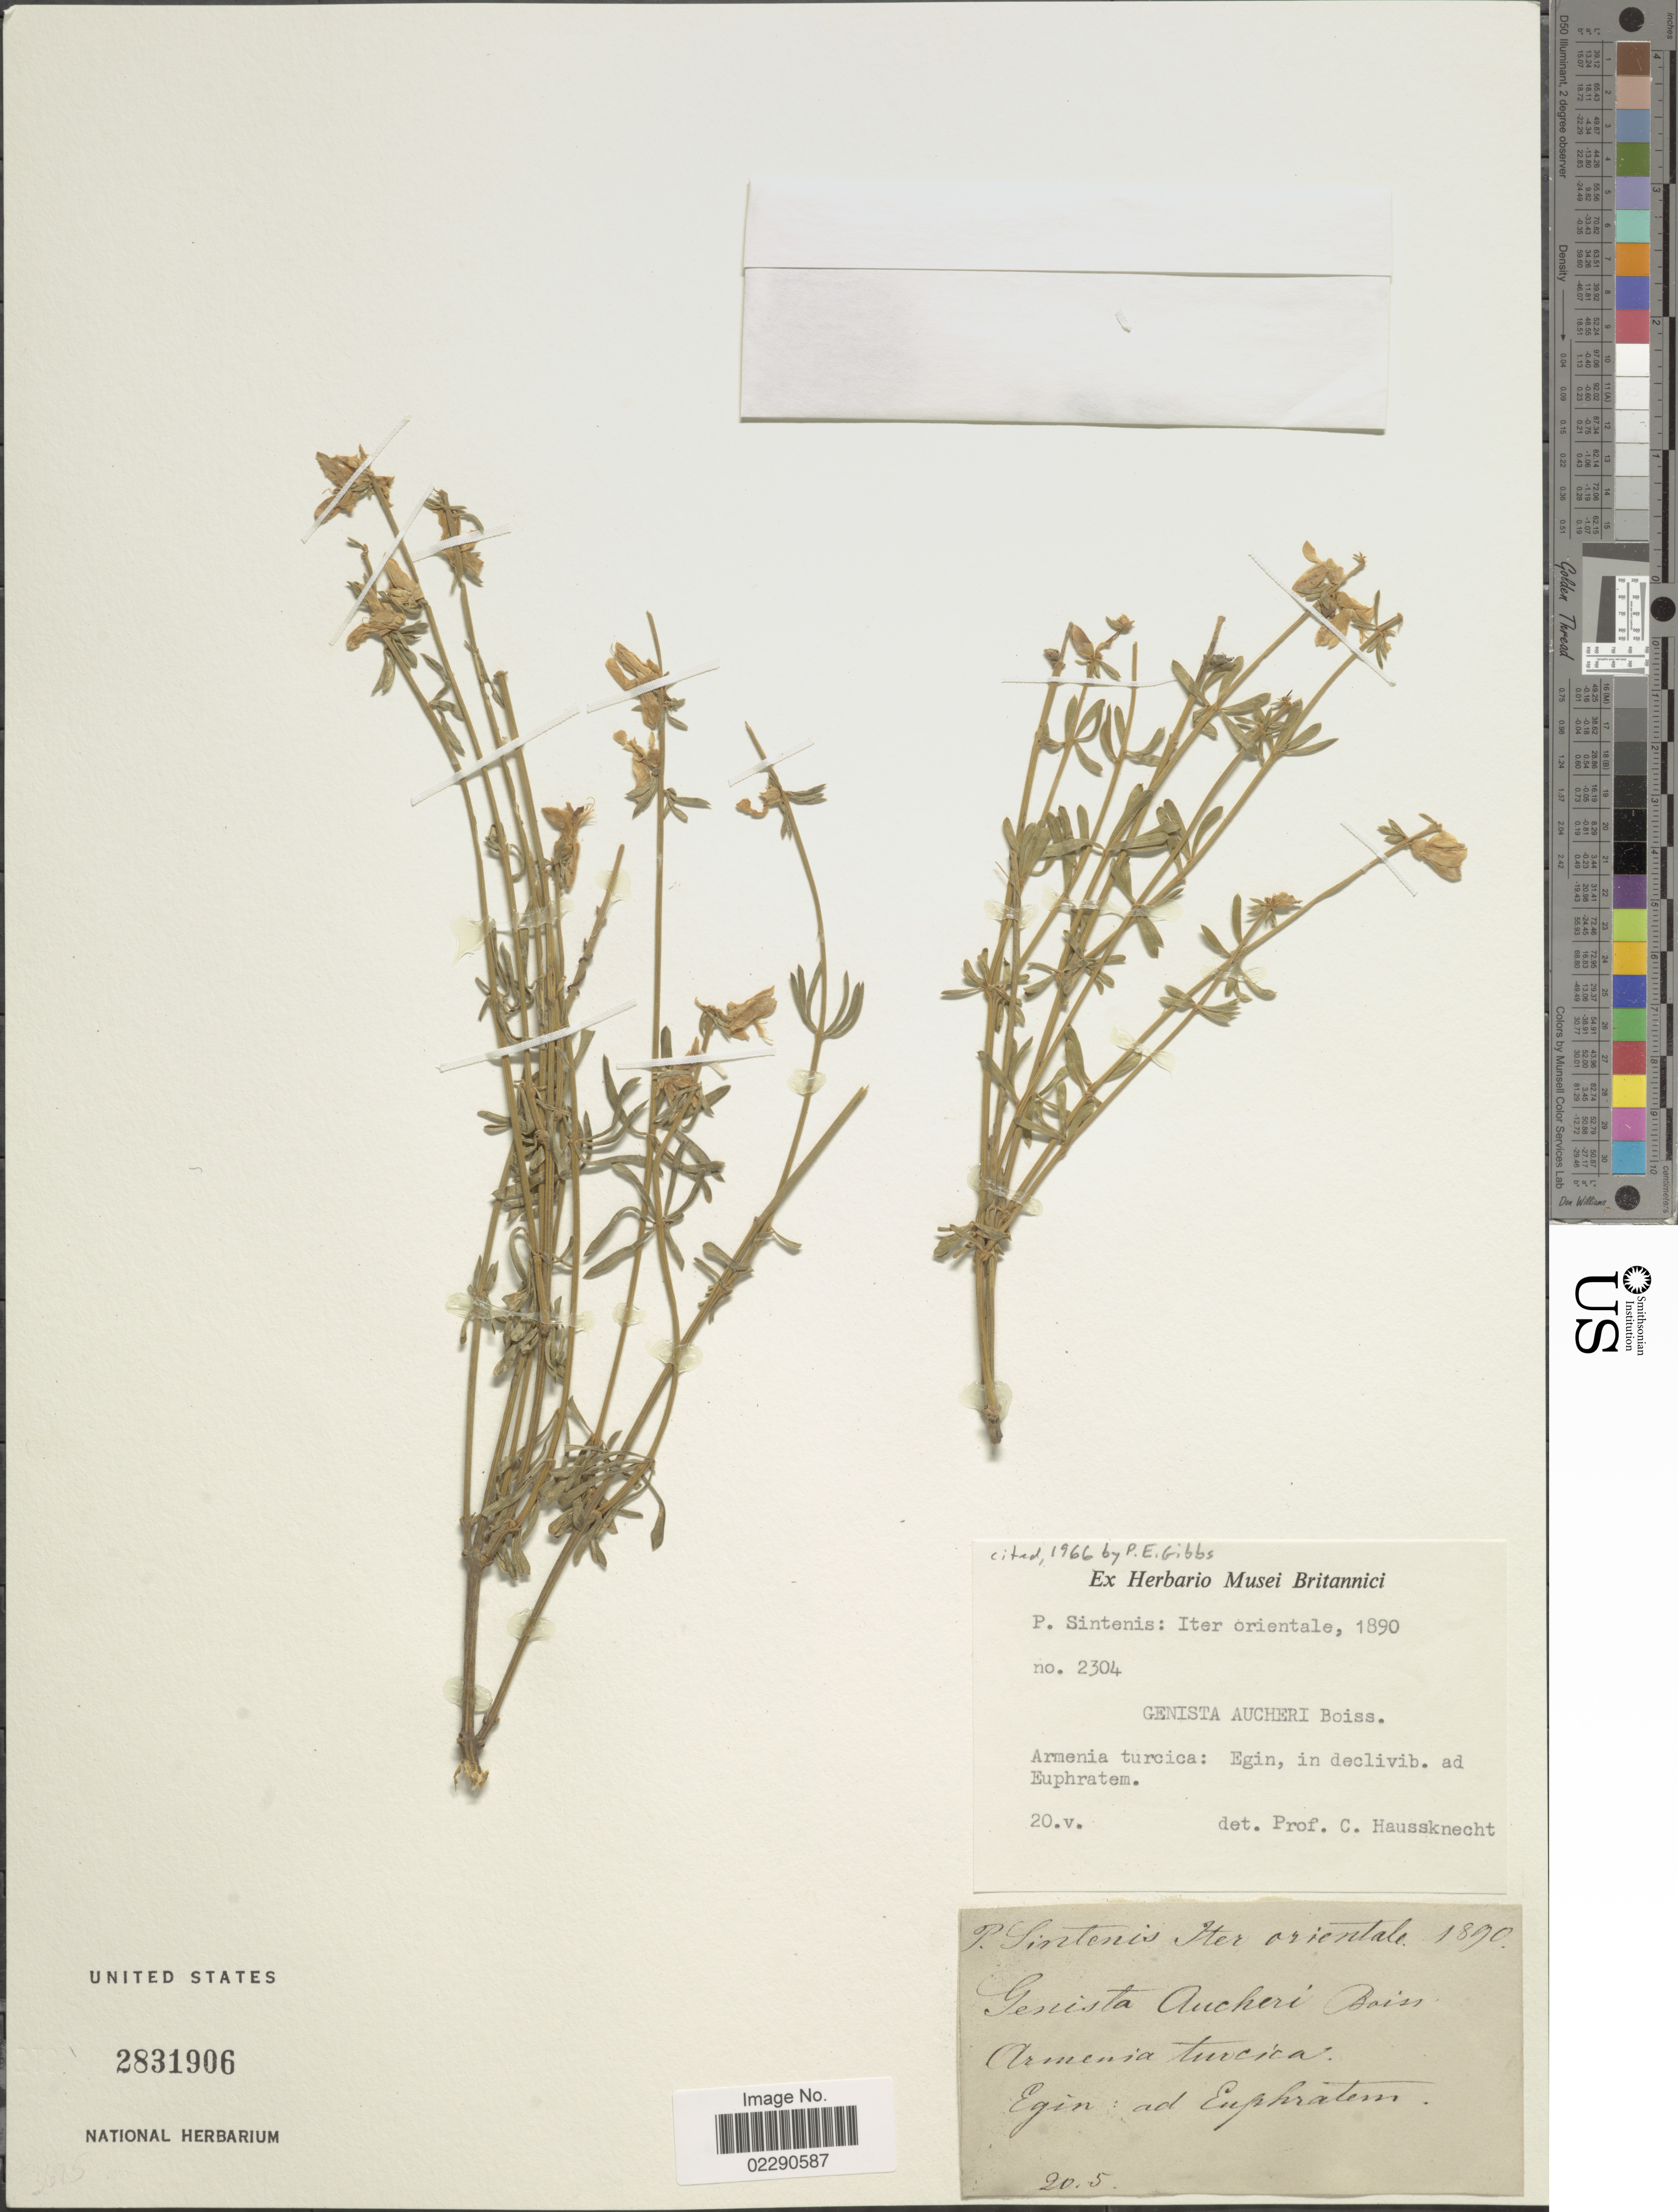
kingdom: Plantae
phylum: Tracheophyta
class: Magnoliopsida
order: Fabales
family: Fabaceae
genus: Genista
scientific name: Genista aucheri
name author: Boiss.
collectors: P. Sintenis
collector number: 2304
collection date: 1890-05-20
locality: Orientale, Armenia turcia, Egin, ad Euphratem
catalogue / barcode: US 2831906